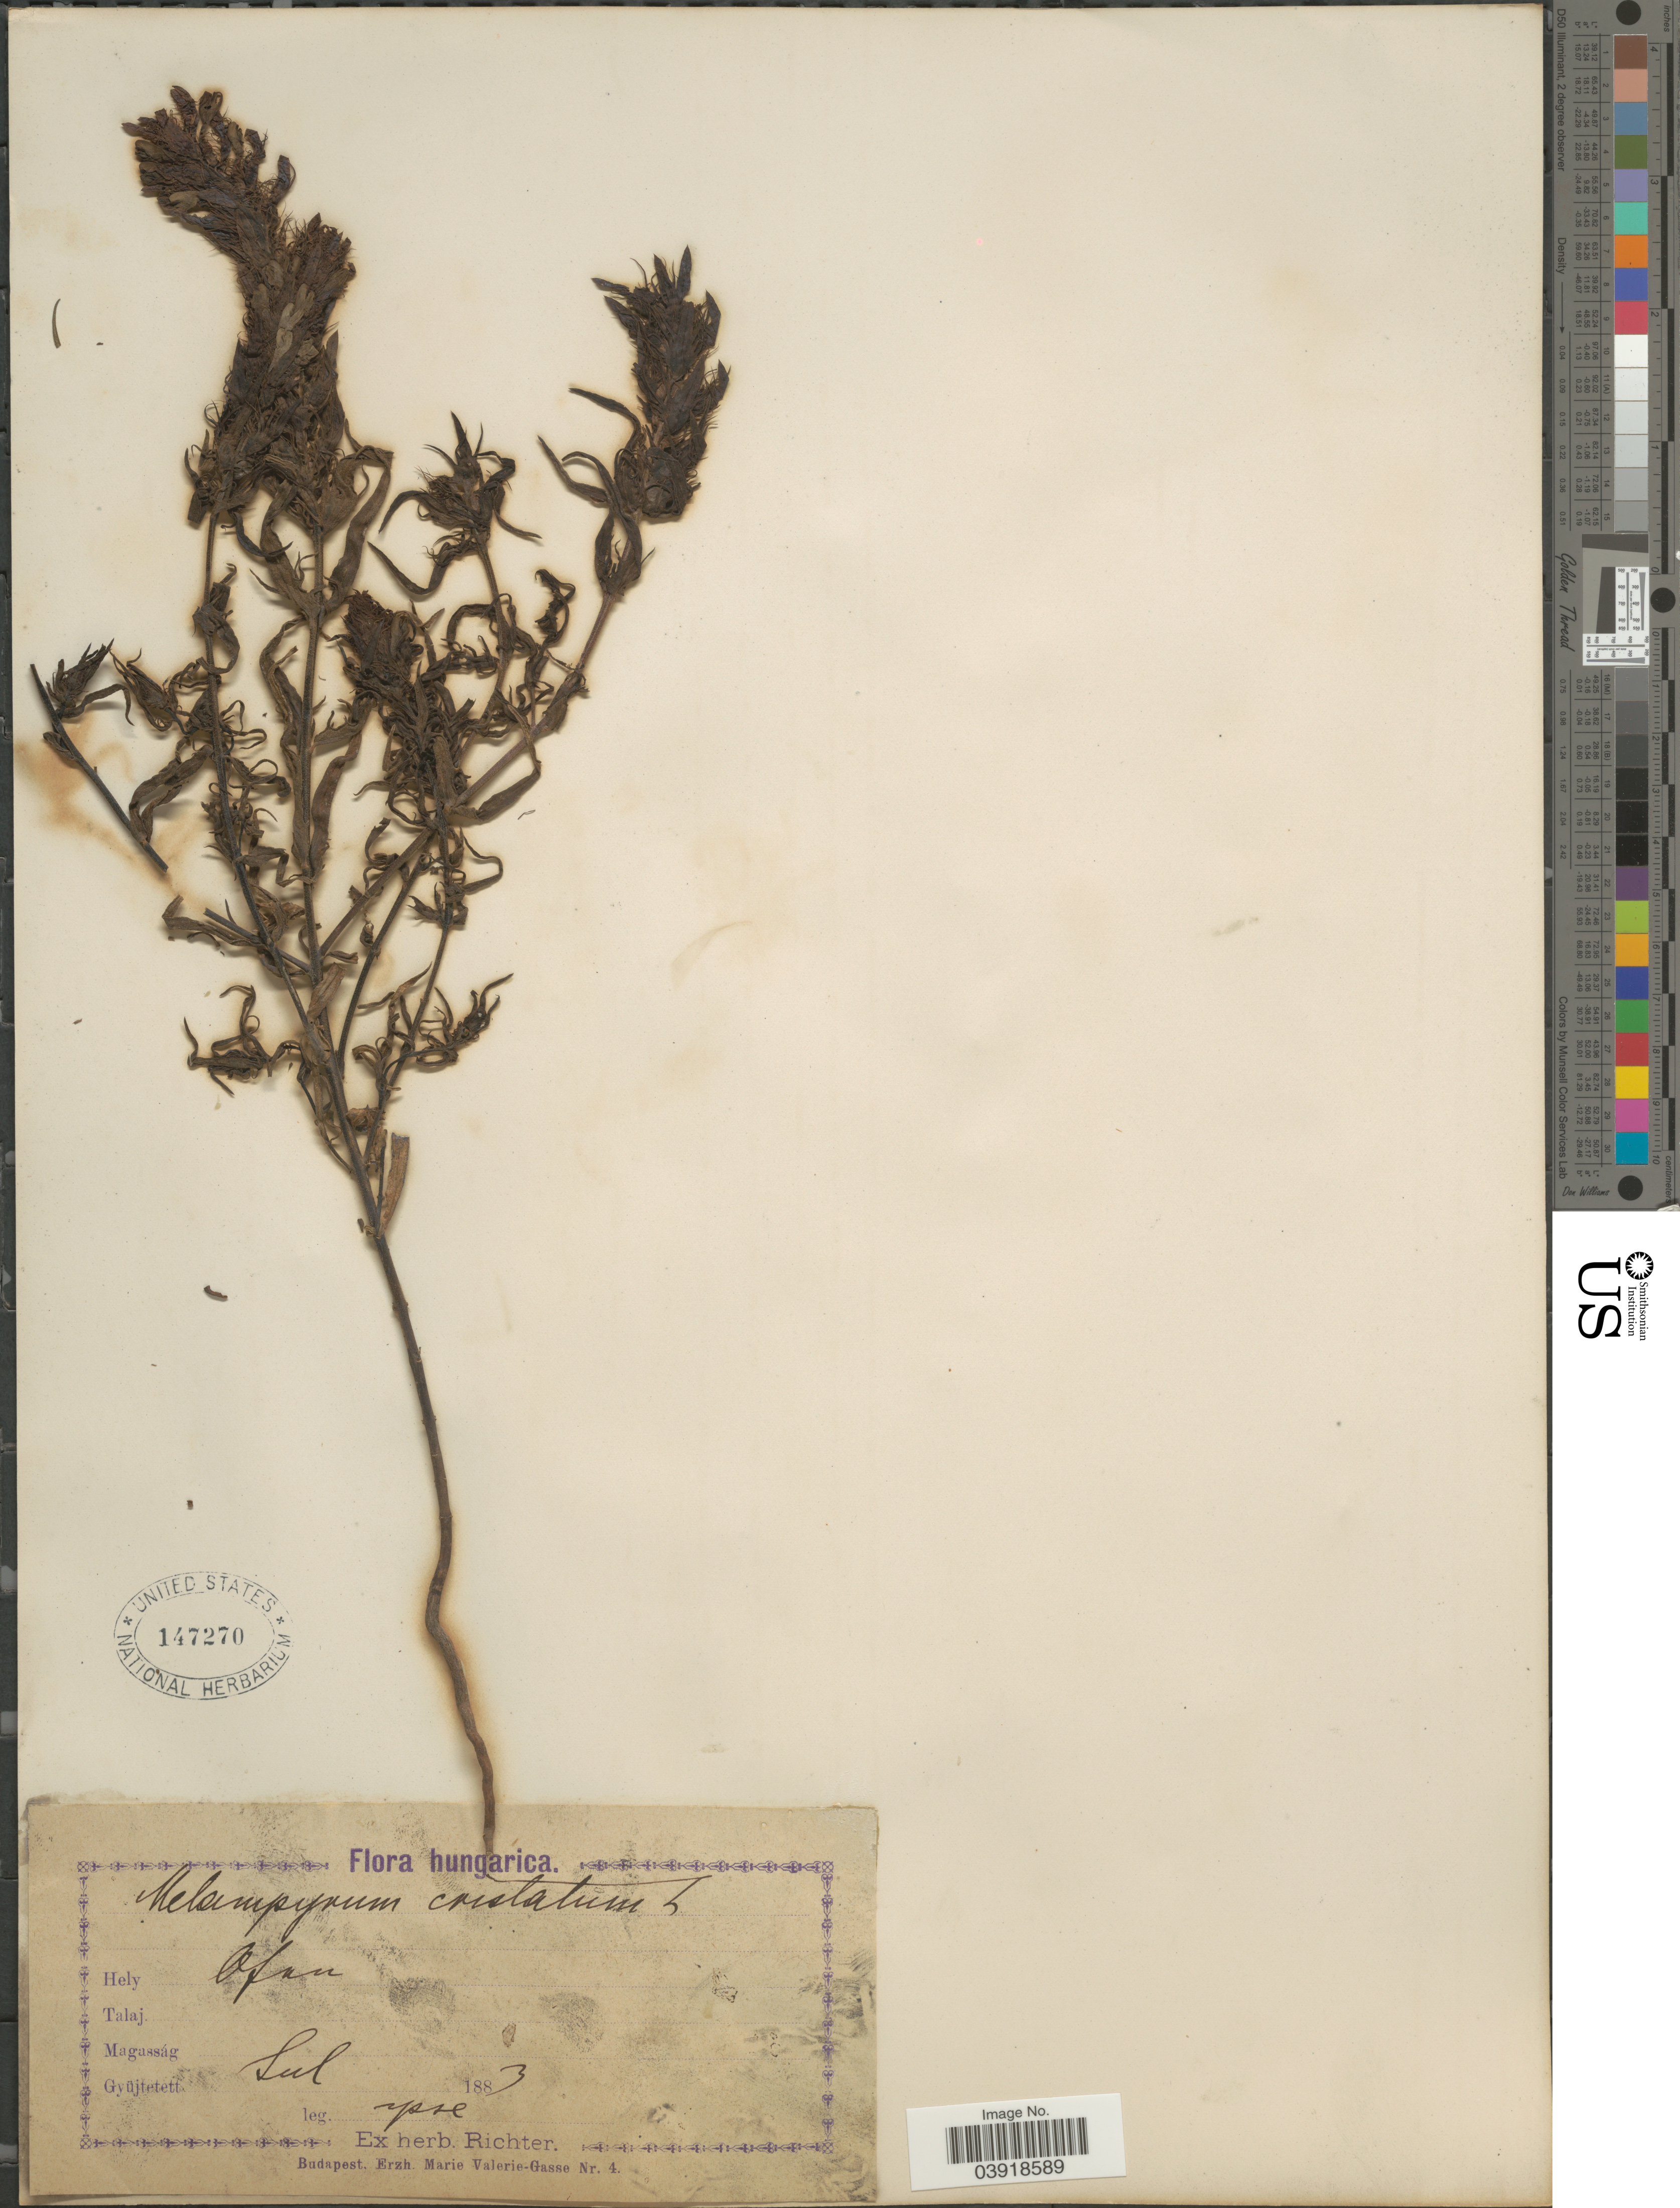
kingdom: Plantae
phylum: Tracheophyta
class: Magnoliopsida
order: Lamiales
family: Orobanchaceae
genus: Melampyrum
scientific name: Melampyrum cristatum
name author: Hablitz ex Steud.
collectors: -- Richter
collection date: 1883-07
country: Hungary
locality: Hungarica. Ofan.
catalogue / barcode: US 147270